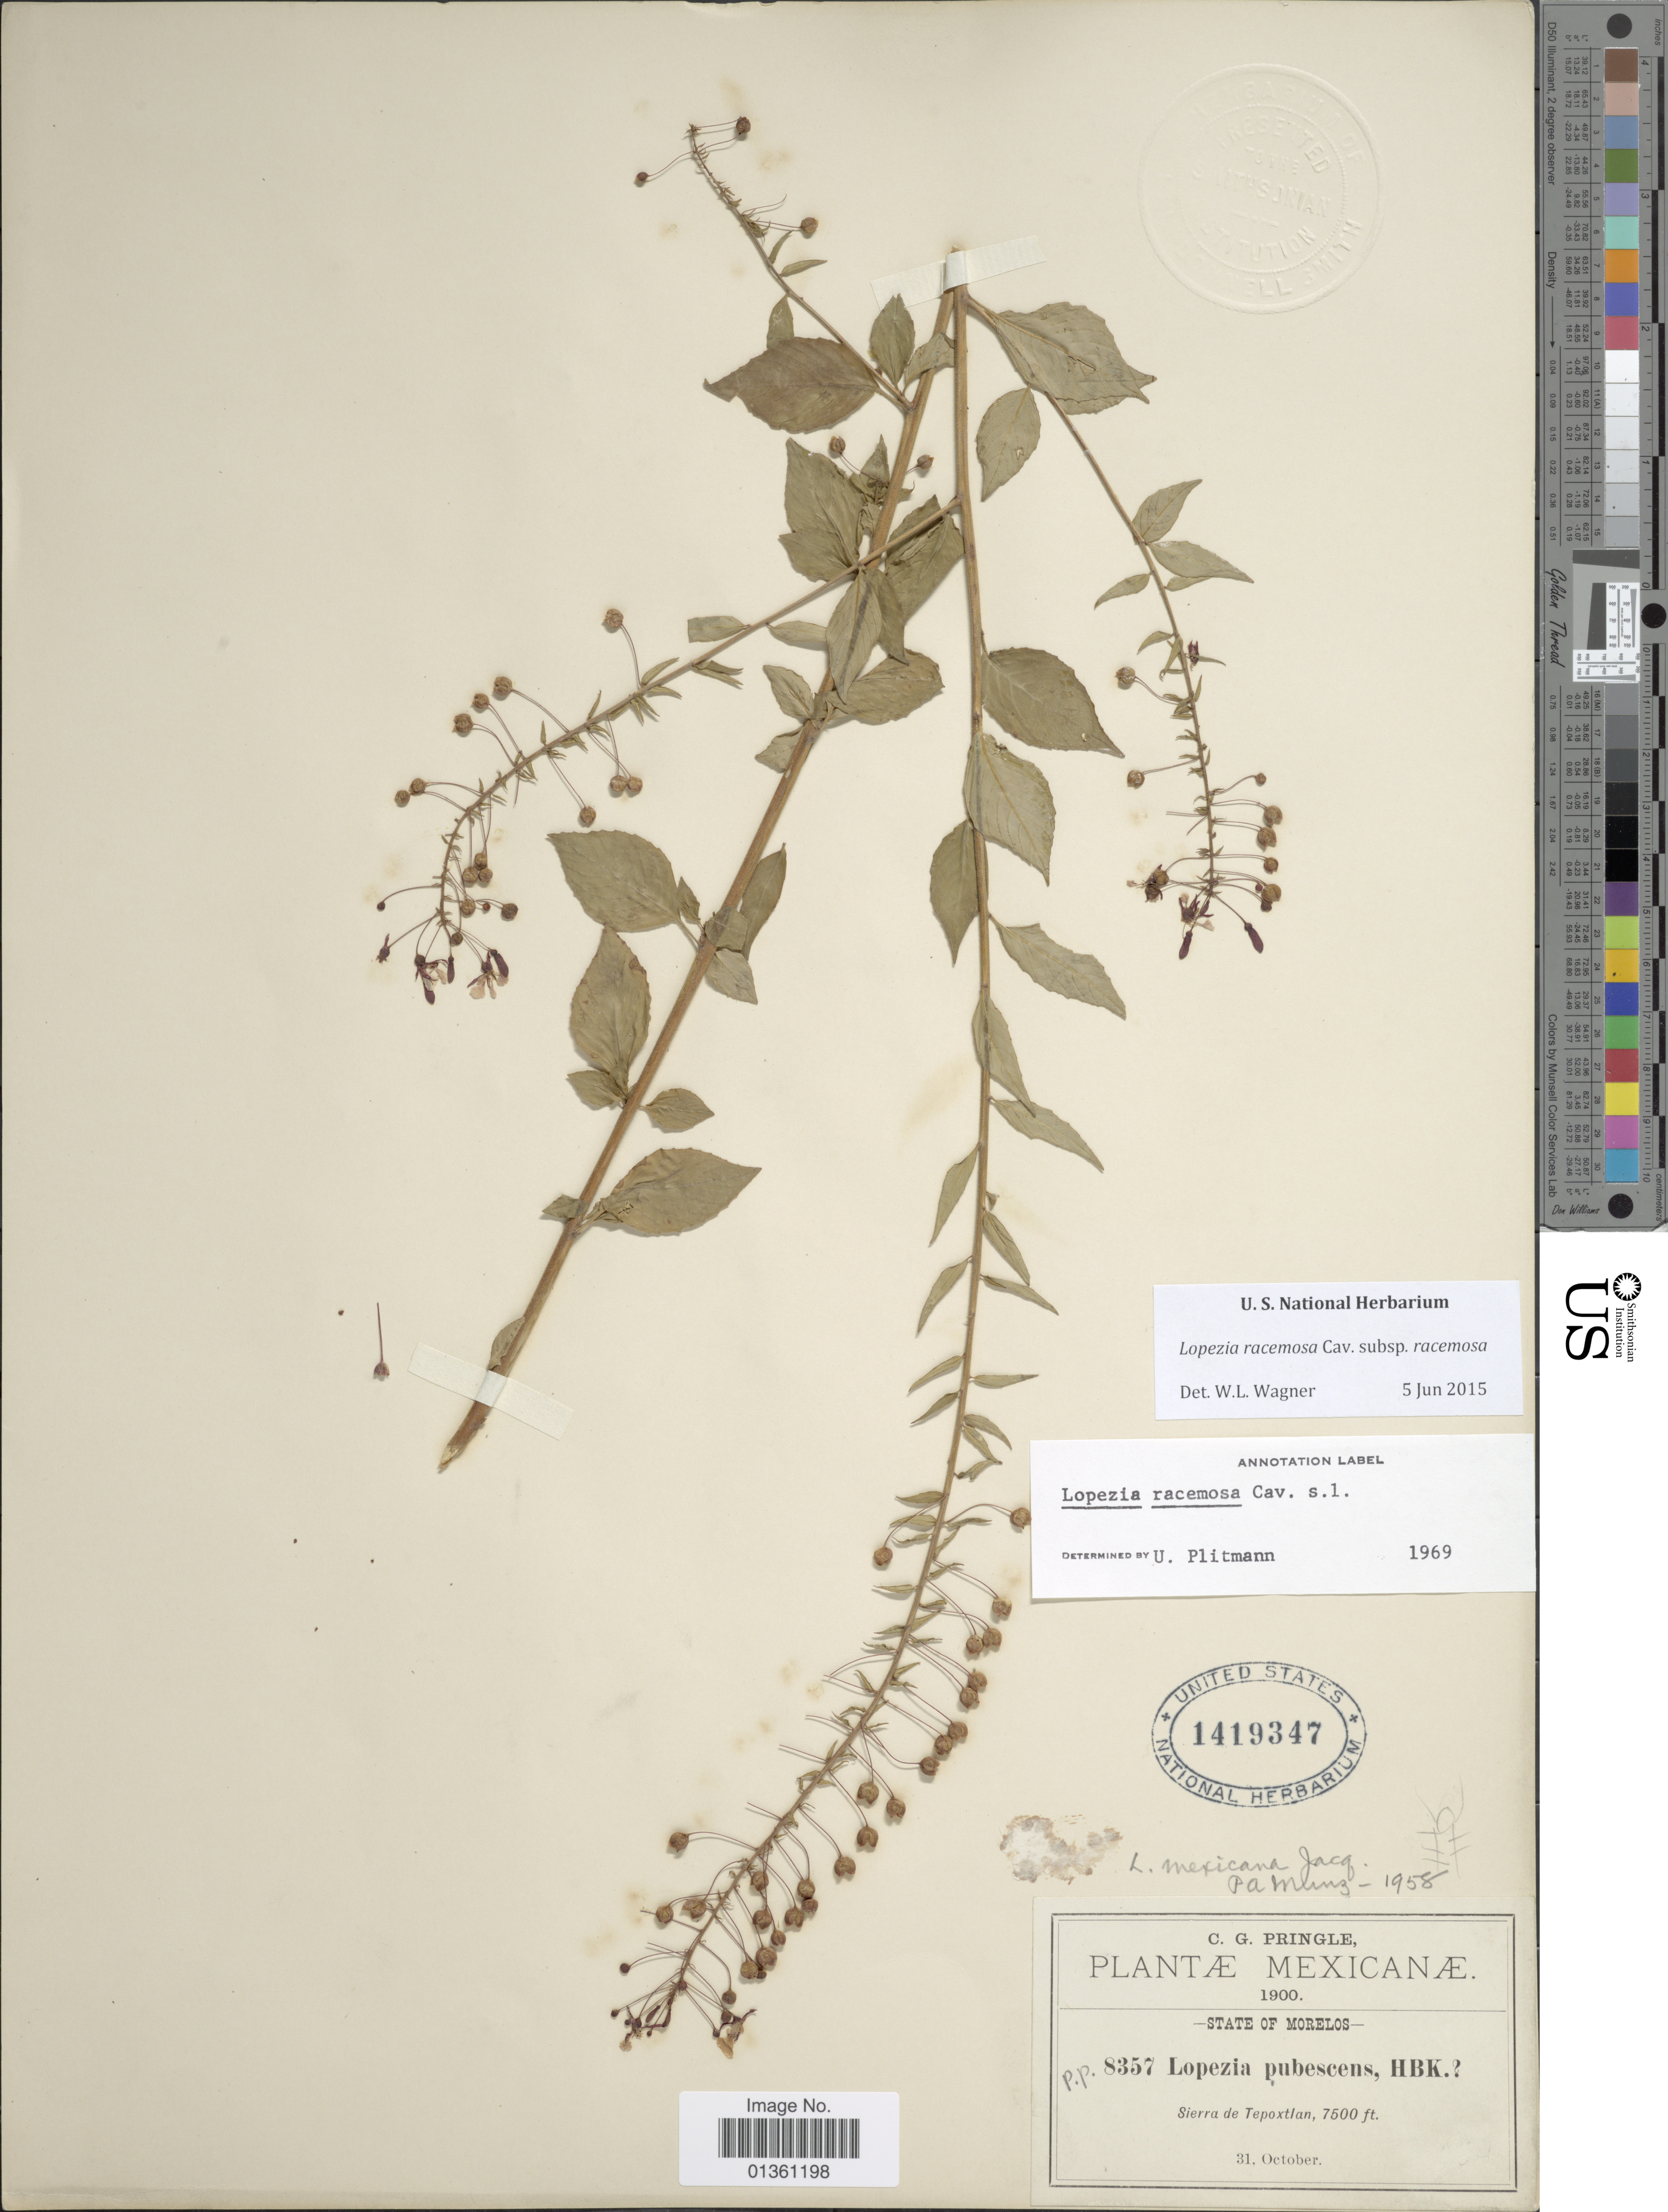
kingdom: Plantae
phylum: Tracheophyta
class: Magnoliopsida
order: Myrtales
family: Onagraceae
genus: Lopezia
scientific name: Lopezia racemosa subsp. racemosa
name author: Cav.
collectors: C. G. Pringle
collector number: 8357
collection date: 1900-10-31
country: Mexico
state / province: Morelos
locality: Sierra de Tepoxtlan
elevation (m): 2286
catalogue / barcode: US 1419347